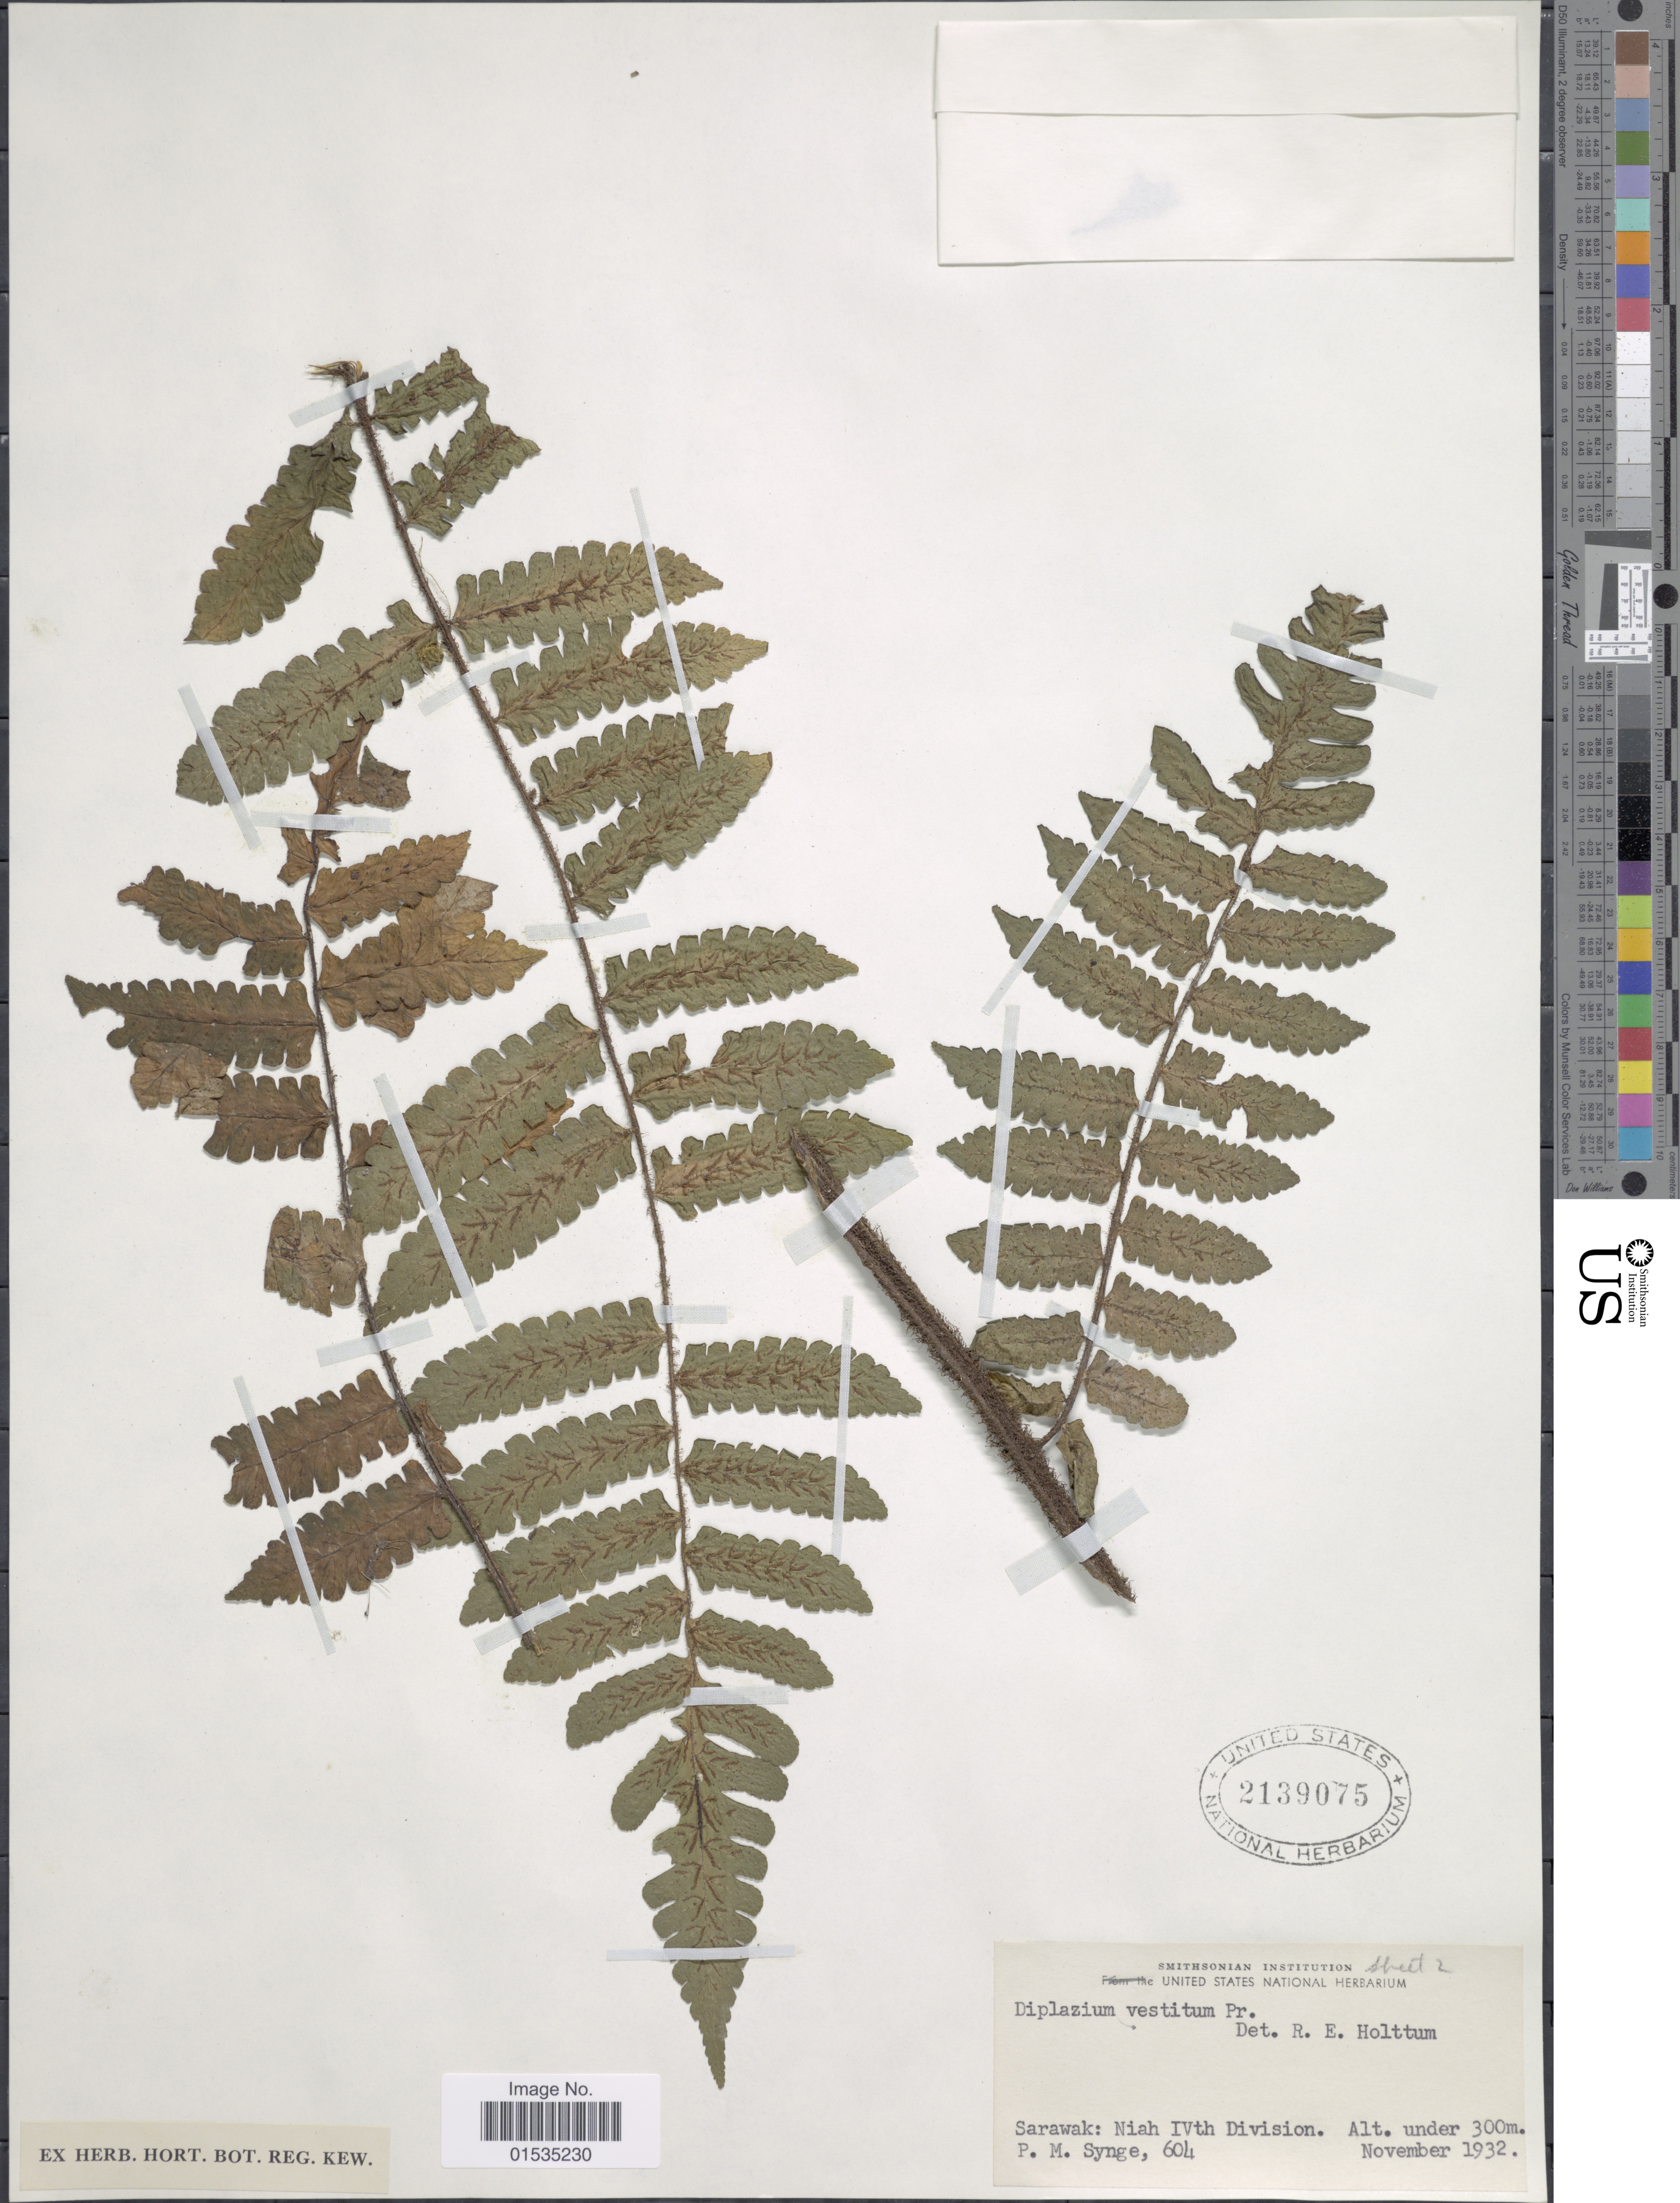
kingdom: Plantae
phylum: Tracheophyta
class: Polypodiopsida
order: Polypodiales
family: Athyriaceae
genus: Diplazium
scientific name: Diplazium vestitum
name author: C. Presl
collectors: P. Synge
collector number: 604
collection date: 1932-11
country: Malaysia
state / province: Sarawak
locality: Niah IVth Division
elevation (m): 300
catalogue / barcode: US 2139075